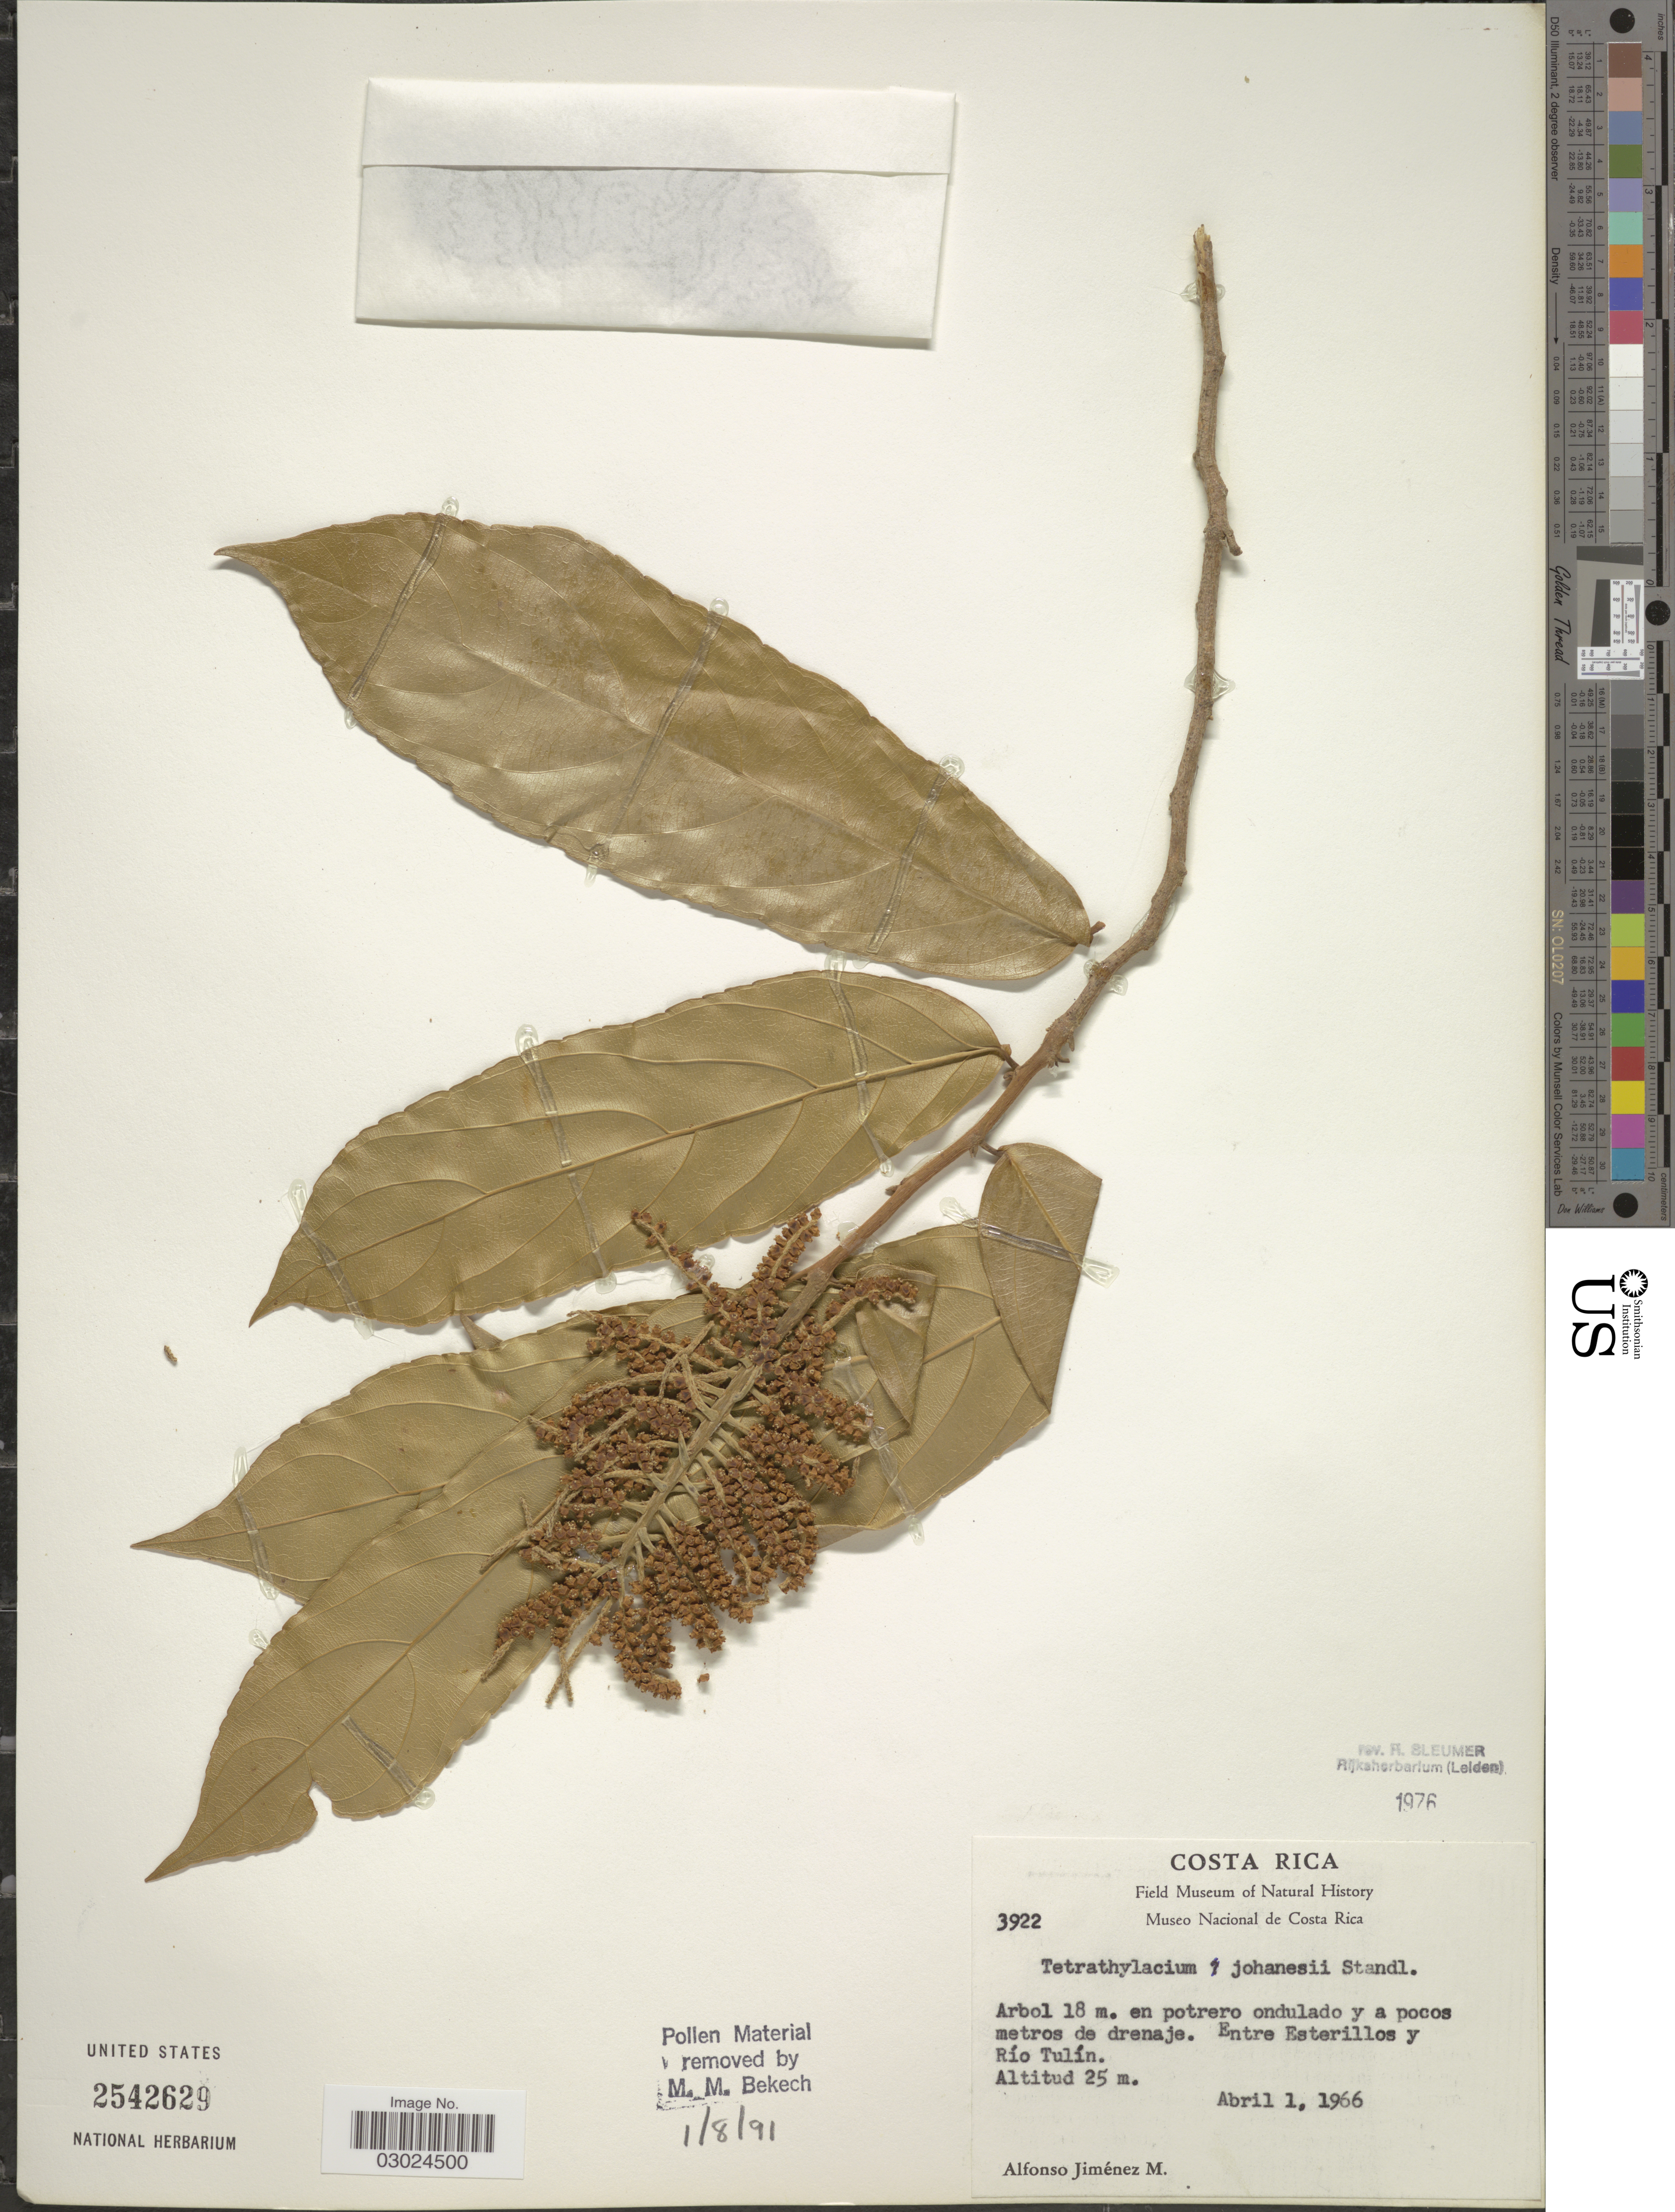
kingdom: Plantae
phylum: Tracheophyta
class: Magnoliopsida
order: Malpighiales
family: Salicaceae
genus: Tetrathylacium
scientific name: Tetrathylacium johansenii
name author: Standl.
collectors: A. Jimenez M.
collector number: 3922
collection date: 1966-04-01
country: Costa Rica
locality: Entre Esterillos y Río Tulín.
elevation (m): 25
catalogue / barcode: US 2542629